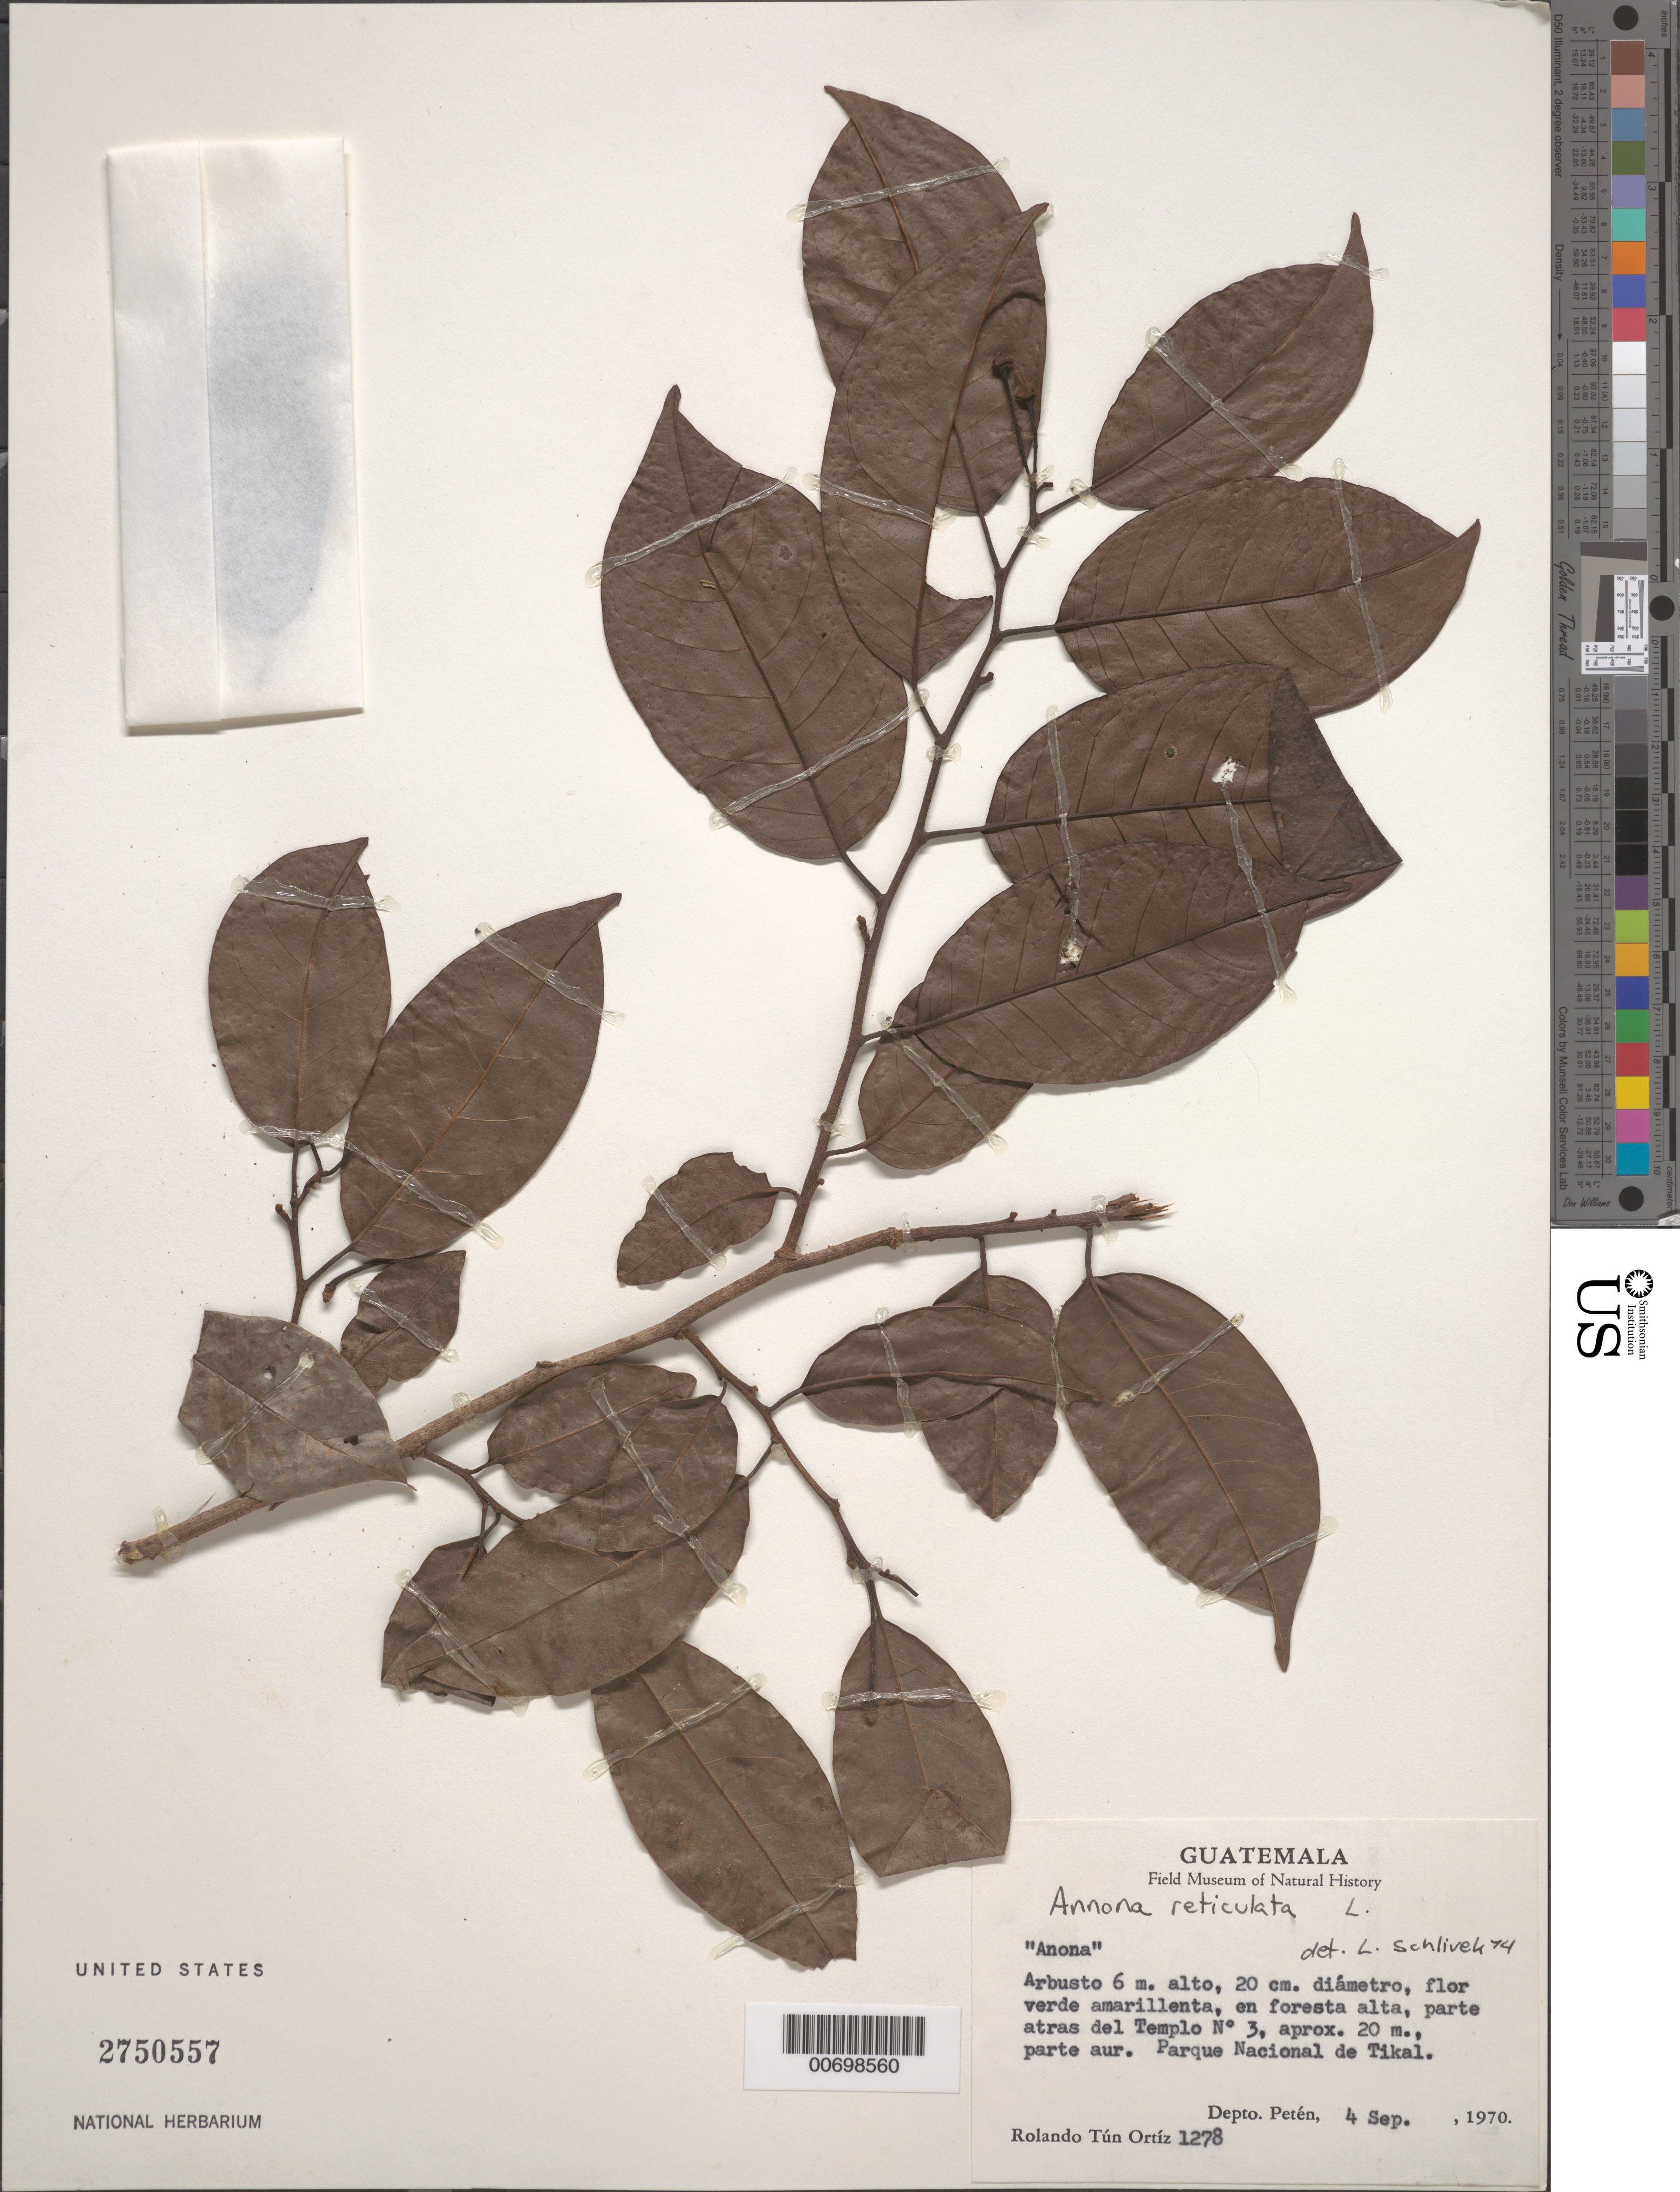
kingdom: Plantae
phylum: Tracheophyta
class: Magnoliopsida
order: Magnoliales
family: Annonaceae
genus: Annona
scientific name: Annona reticulata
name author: L.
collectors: R. Tún Ortiz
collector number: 1278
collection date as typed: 09 Apr 1970 or 04 Apr 1970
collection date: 1970-04-04 or 1970-04-09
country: Guatemala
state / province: El Petén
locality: parte atras del templo no. 3, aproximadamente 20 m., parte sur. Parque Nacional Tikal.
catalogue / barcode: US 2750557